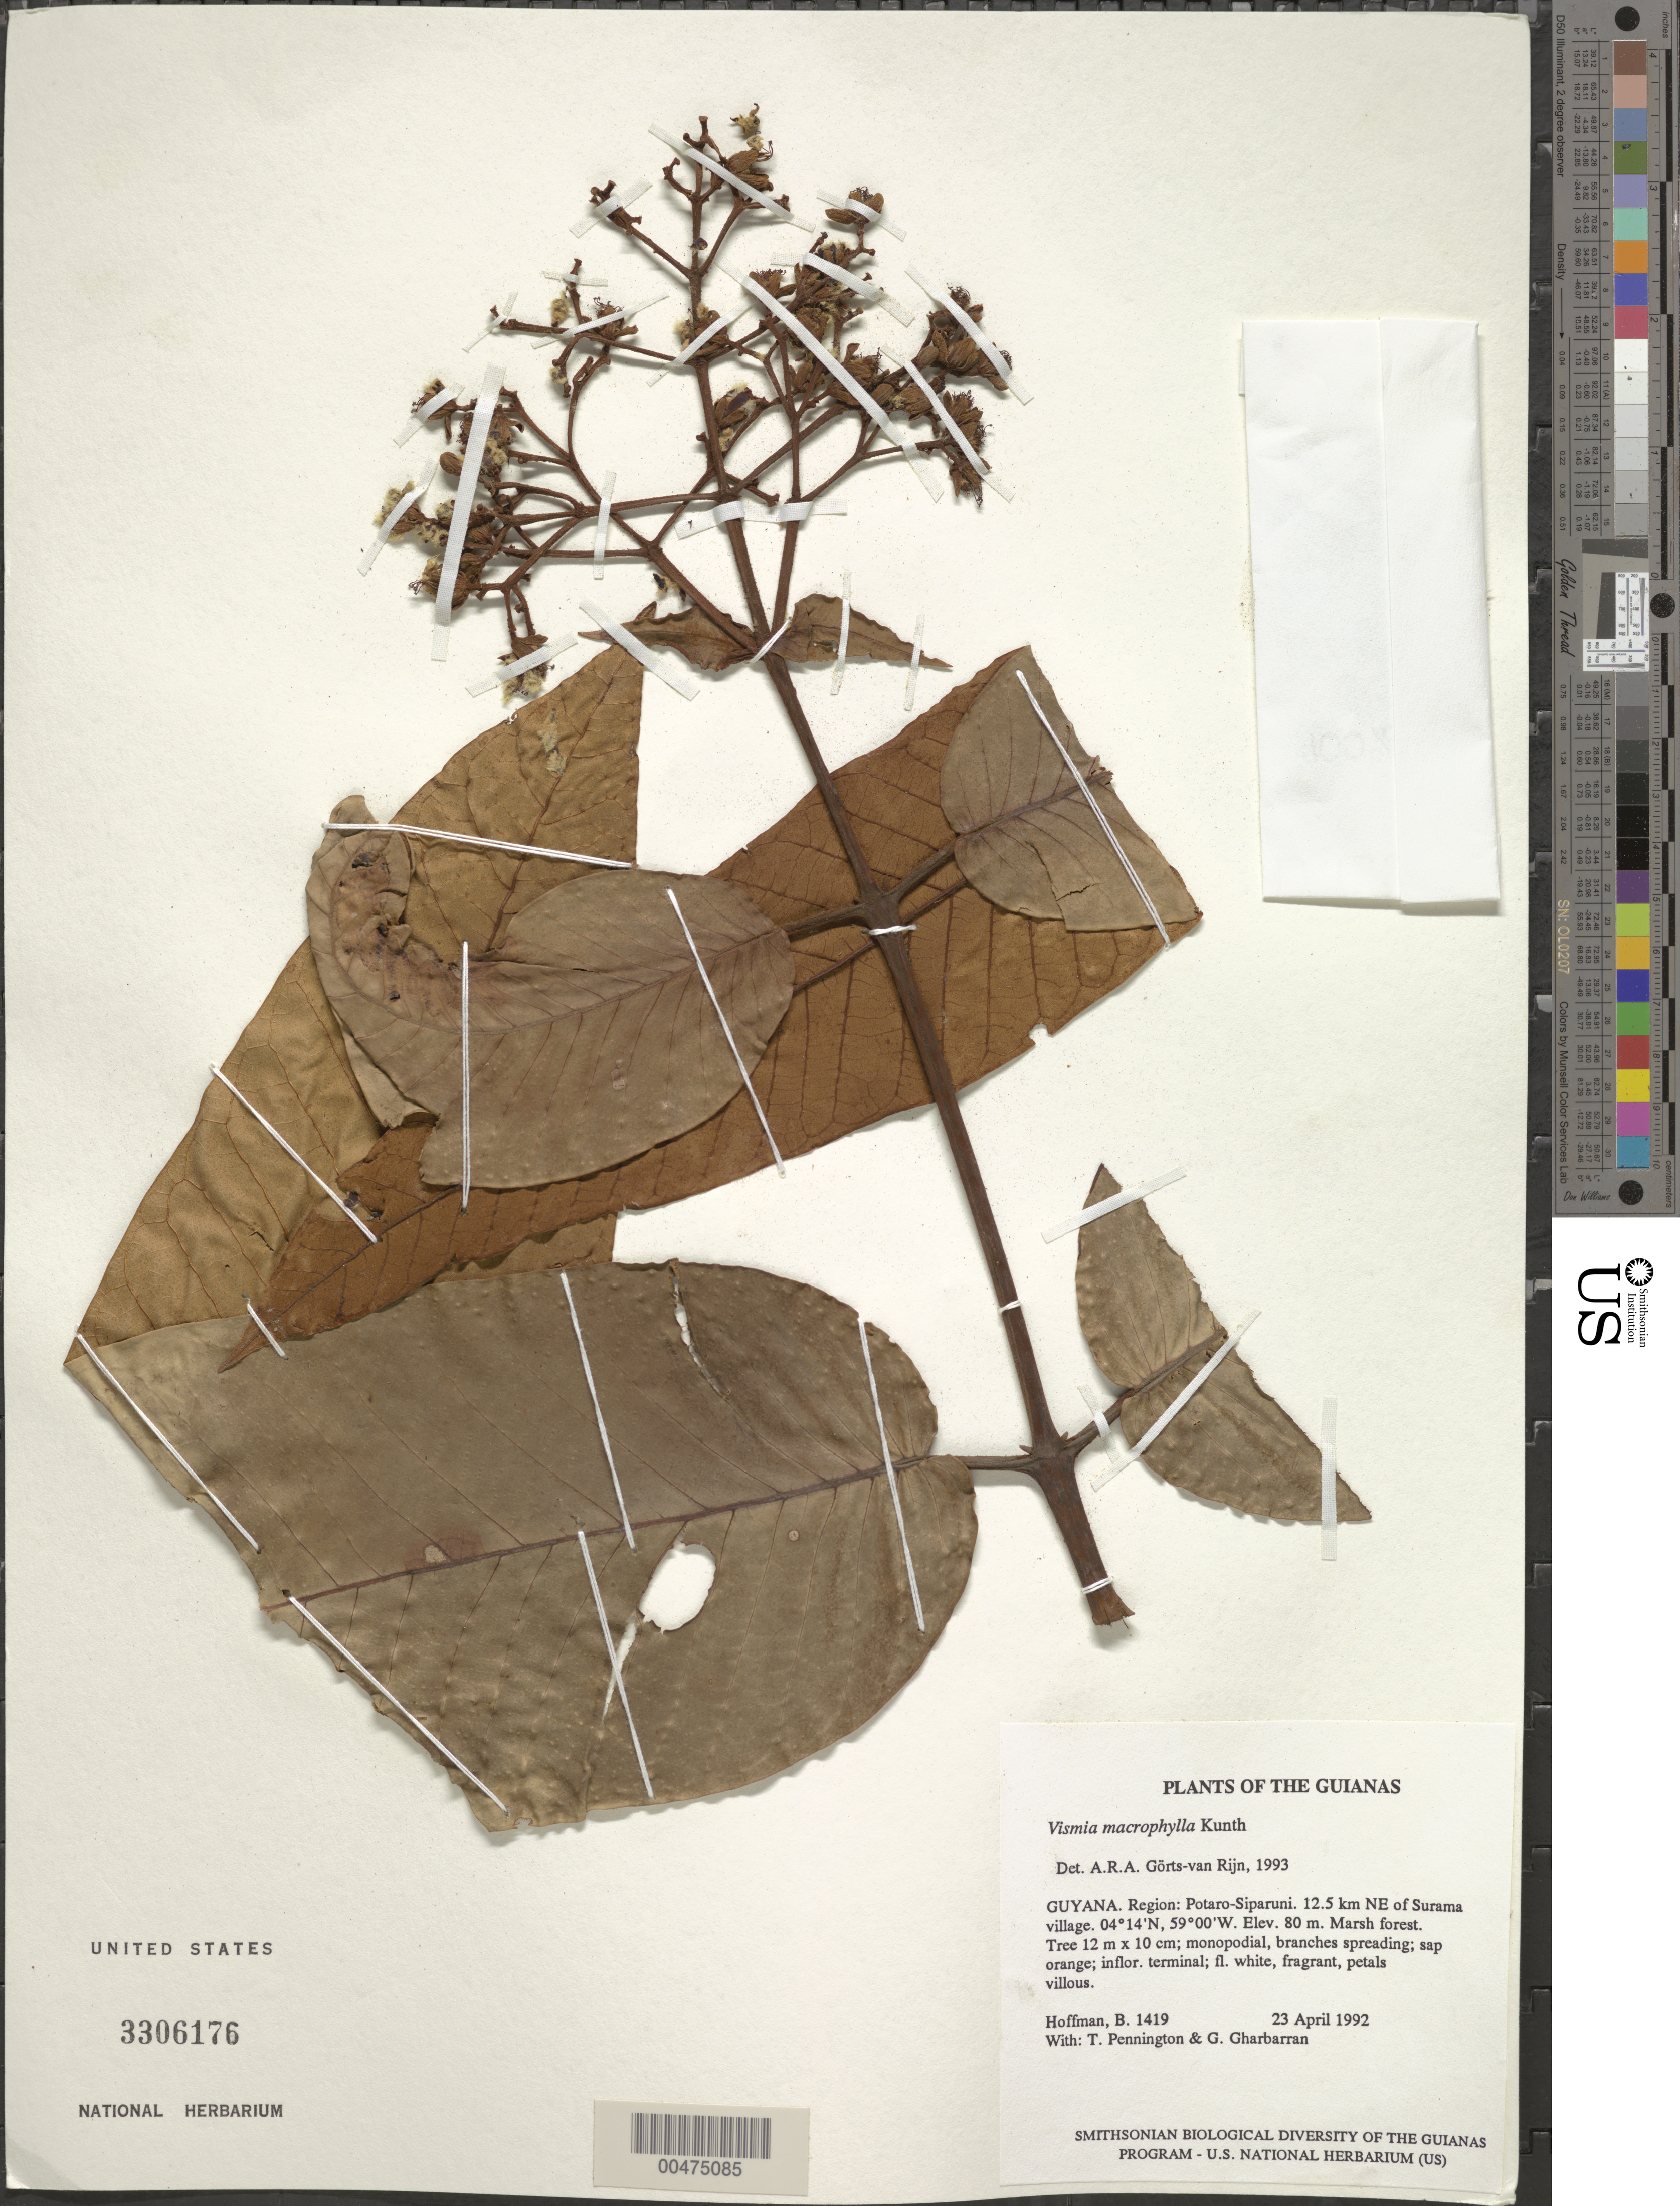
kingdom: Plantae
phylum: Tracheophyta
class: Magnoliopsida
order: Malpighiales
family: Hypericaceae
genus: Vismia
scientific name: Vismia macrophylla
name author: Kunth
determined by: Görts-van Rijn, A. R. A.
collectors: B. Hoffman, R. T. Pennington & G. Gharbarran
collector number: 1419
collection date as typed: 23 April 1992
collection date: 1992-04-23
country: Guyana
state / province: Potaro-Siparuni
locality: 12.5 km NE of Surama village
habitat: Marsh forest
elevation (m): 80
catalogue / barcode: US 3306176